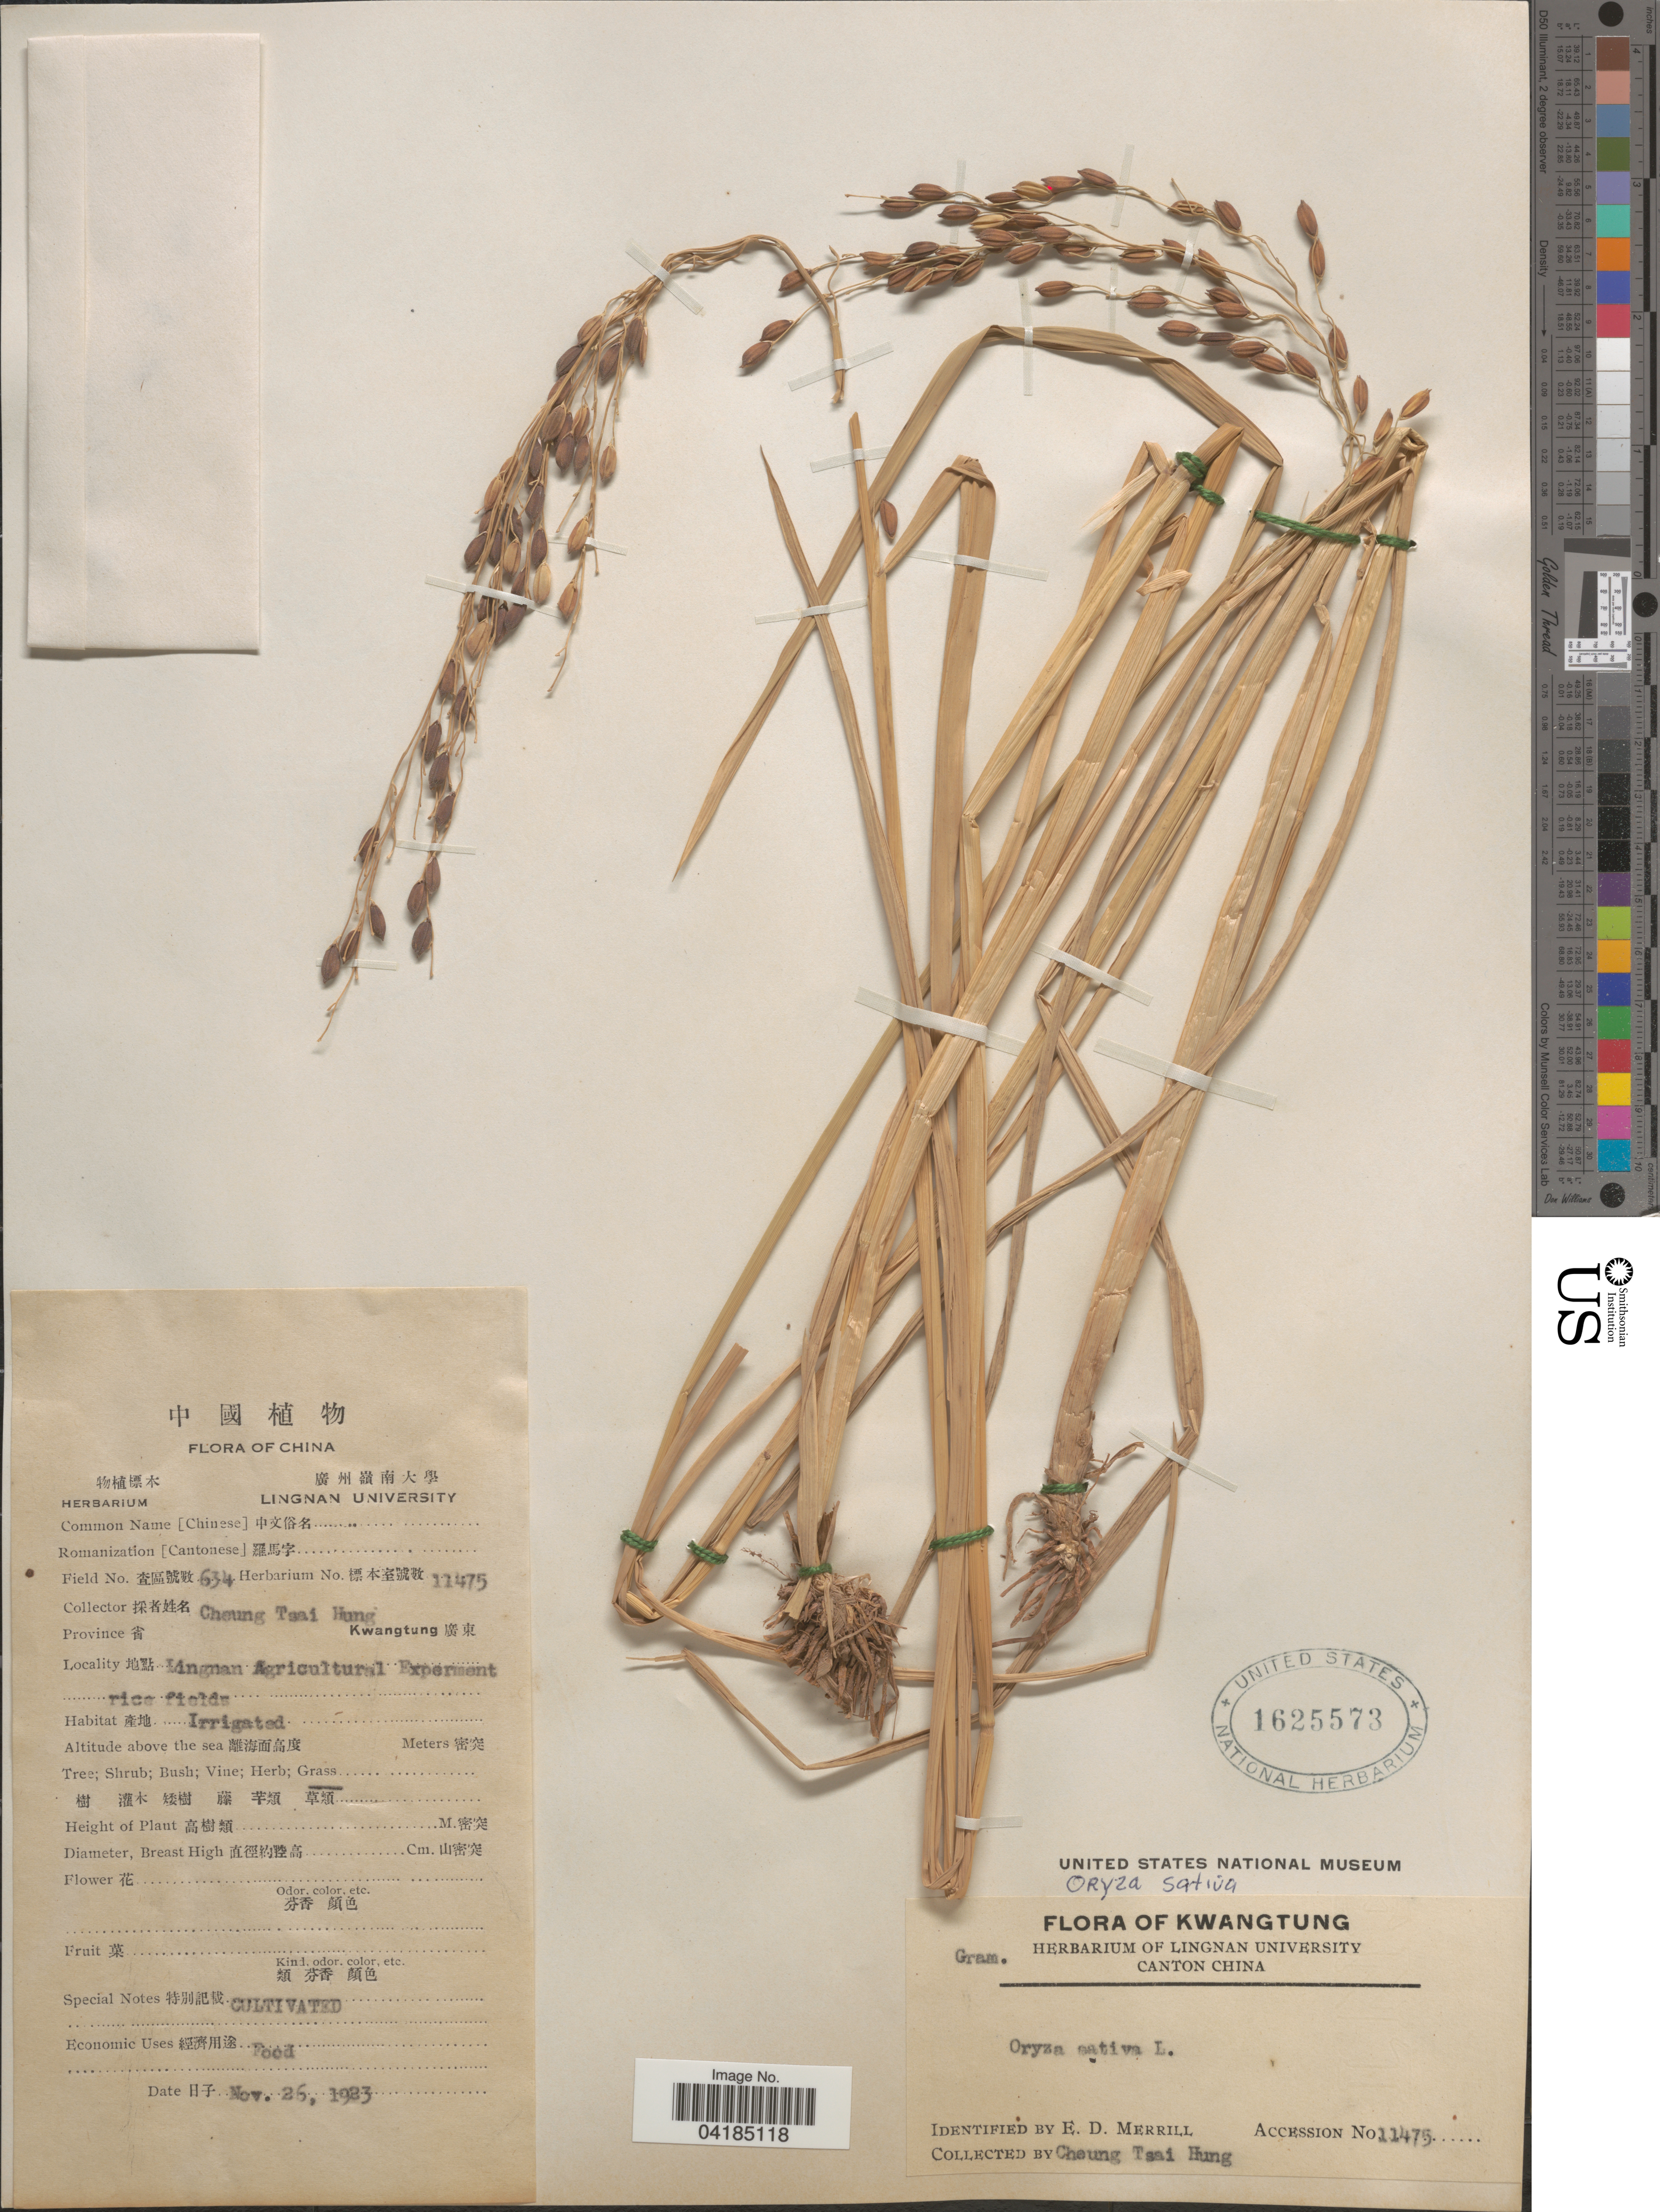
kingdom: Plantae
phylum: Tracheophyta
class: Liliopsida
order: Poales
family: Poaceae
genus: Oryza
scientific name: Oryza sativa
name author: L.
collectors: Cheung Tsai Hung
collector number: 634/11475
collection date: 1923-11-26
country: China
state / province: Guangdong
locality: Province Kwangtung. X. Lingnan Agriculture Experiment.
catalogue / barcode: US 1625573